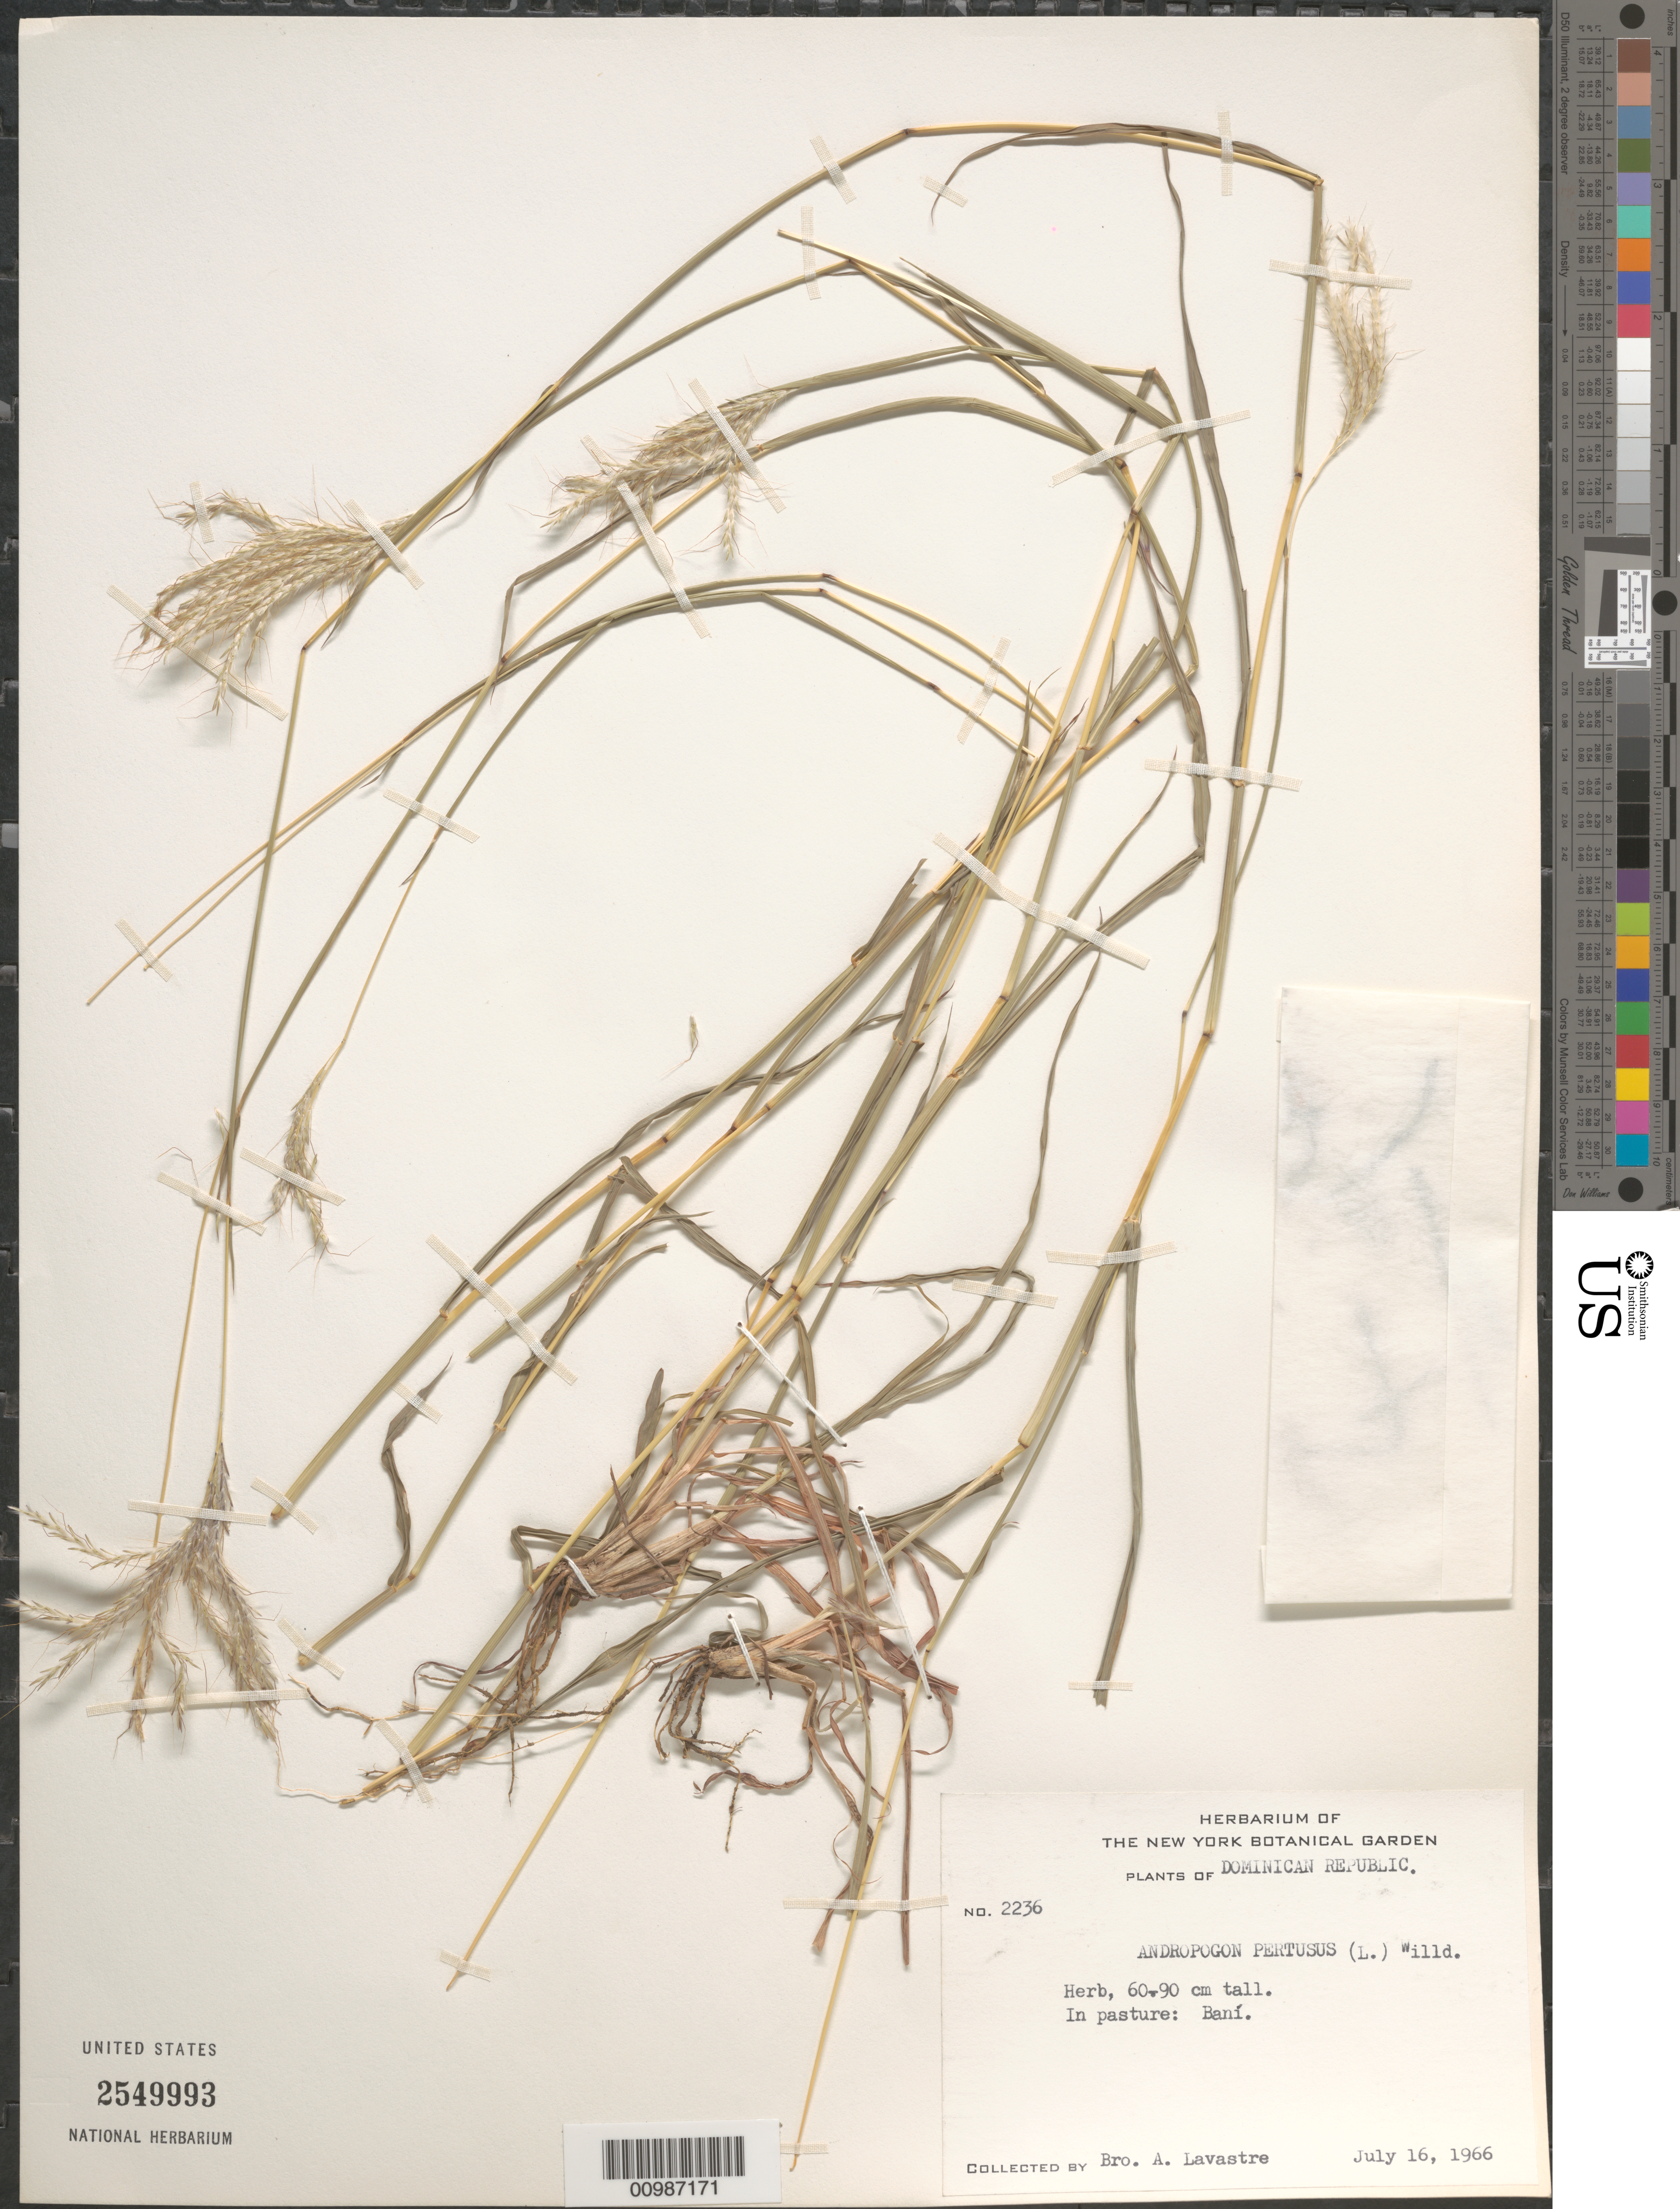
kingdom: Plantae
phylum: Tracheophyta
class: Liliopsida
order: Poales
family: Poaceae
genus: Andropogon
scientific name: Andropogon pertusus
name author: (L.) Willd.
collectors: B. Lavastre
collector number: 2236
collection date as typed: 16 Jul 1966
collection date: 1966-07-16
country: Dominican Republic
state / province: Peravia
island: Hispaniola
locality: Bani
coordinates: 0 N, 0 E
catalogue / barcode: US 2549993